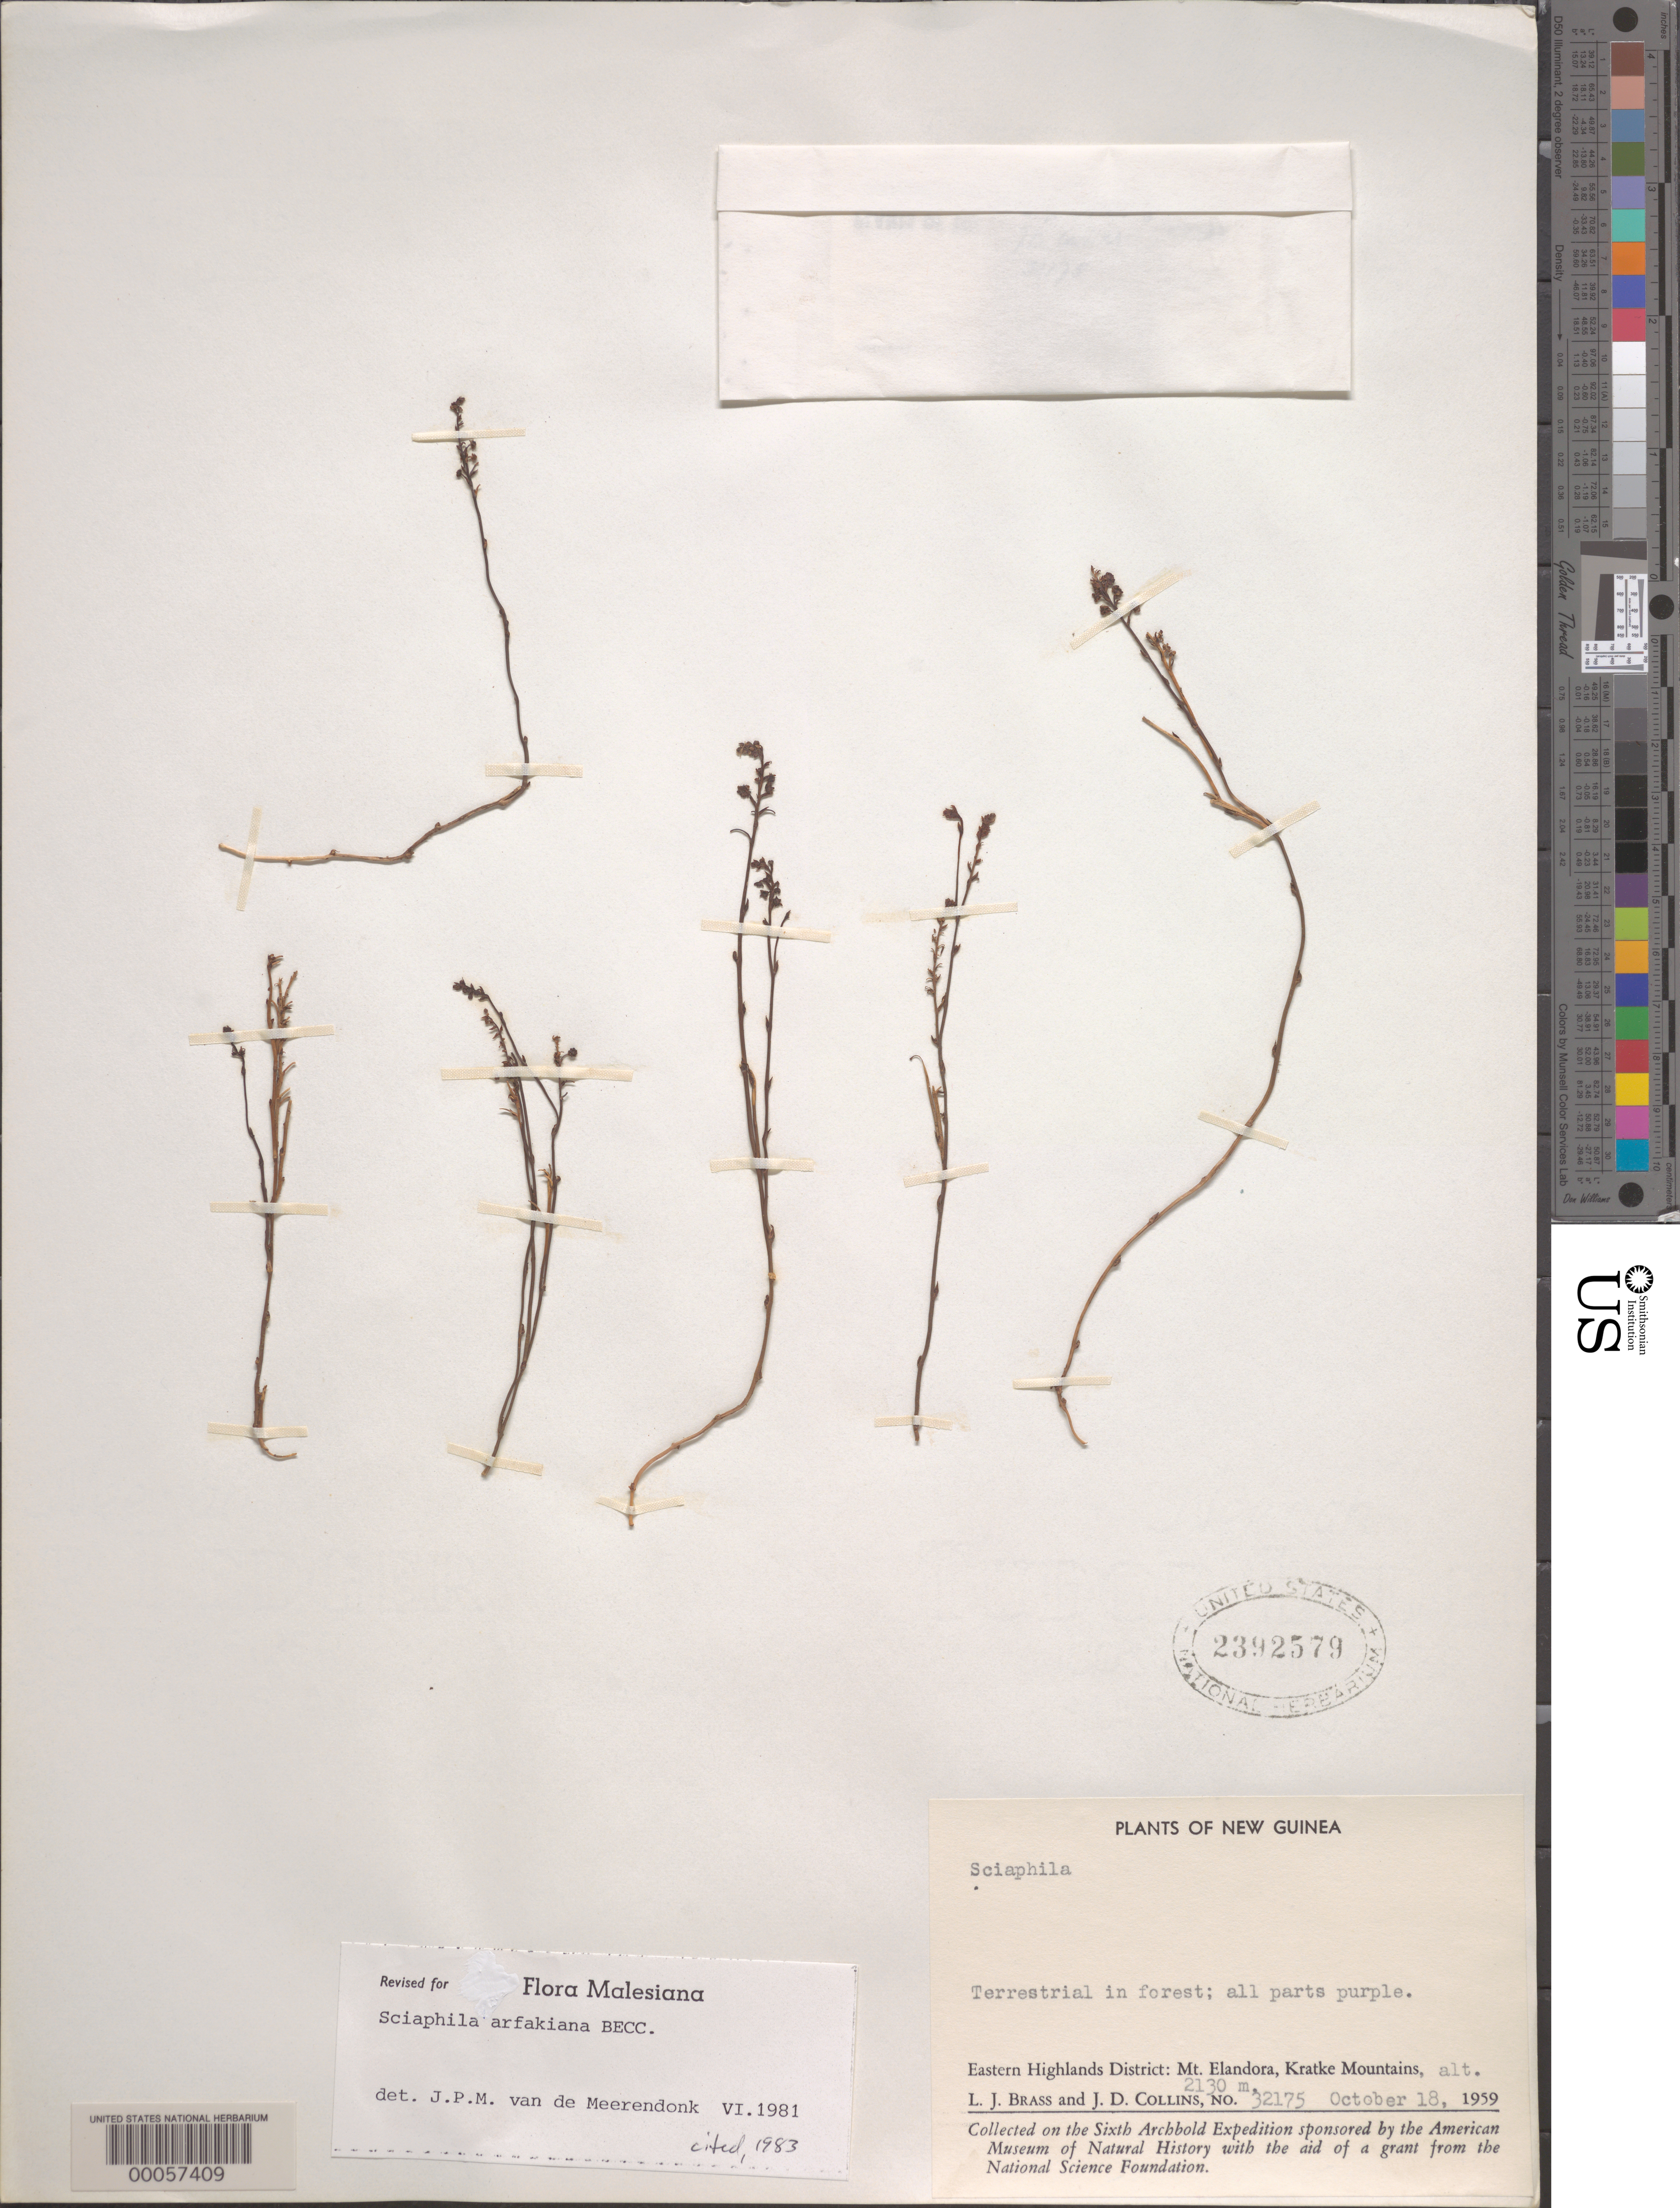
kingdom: Plantae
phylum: Tracheophyta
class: Liliopsida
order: Pandanales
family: Triuridaceae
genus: Sciaphila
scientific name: Sciaphila arfakiana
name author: Becc.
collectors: L. J. Brass & J. Collins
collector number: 32175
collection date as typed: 18 Oct 1959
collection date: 1959-10-18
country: Papua New Guinea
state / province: Eastern Highlands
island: New Guinea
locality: Eastern highlands district; mt.elandora, kratke mts.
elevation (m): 2130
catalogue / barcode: US 2392579